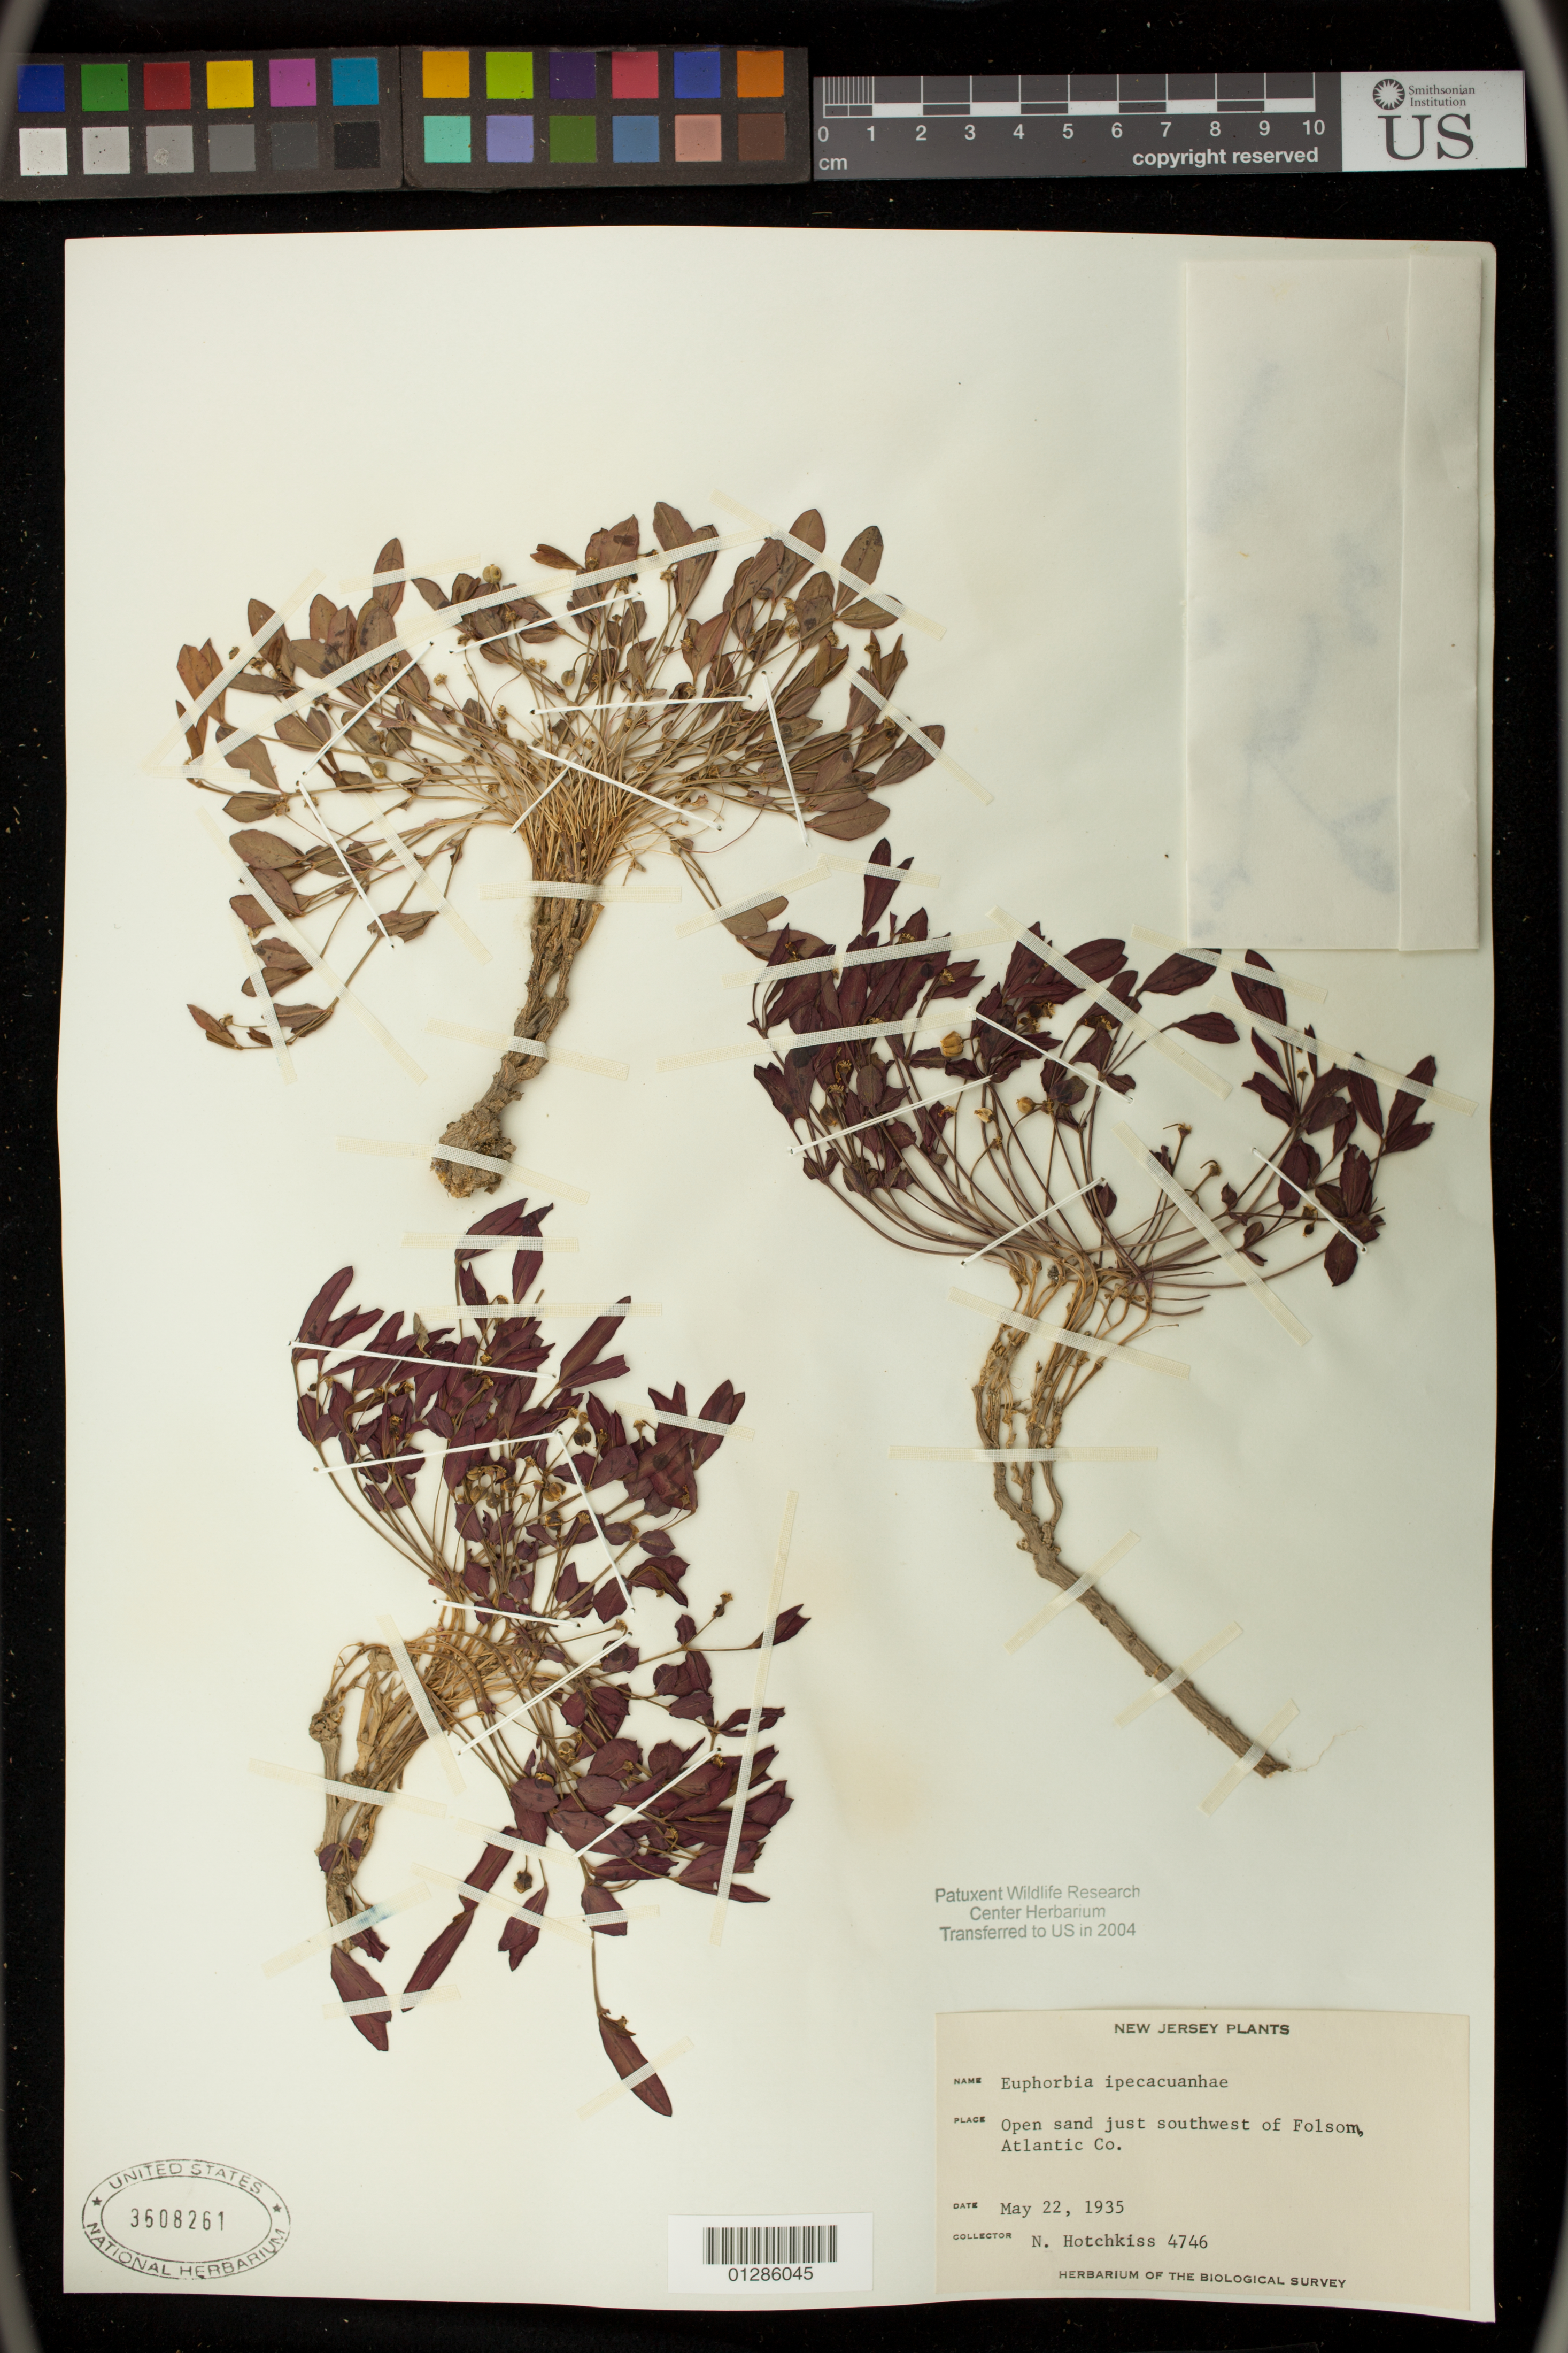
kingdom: Plantae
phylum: Tracheophyta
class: Magnoliopsida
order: Malpighiales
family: Euphorbiaceae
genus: Euphorbia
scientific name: Euphorbia ipecacuanhae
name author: L.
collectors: N. Hotchkiss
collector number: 4746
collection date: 1935-05-22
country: United States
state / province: New Jersey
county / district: Atlantic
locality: Southwest of Folsom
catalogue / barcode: US 3608261